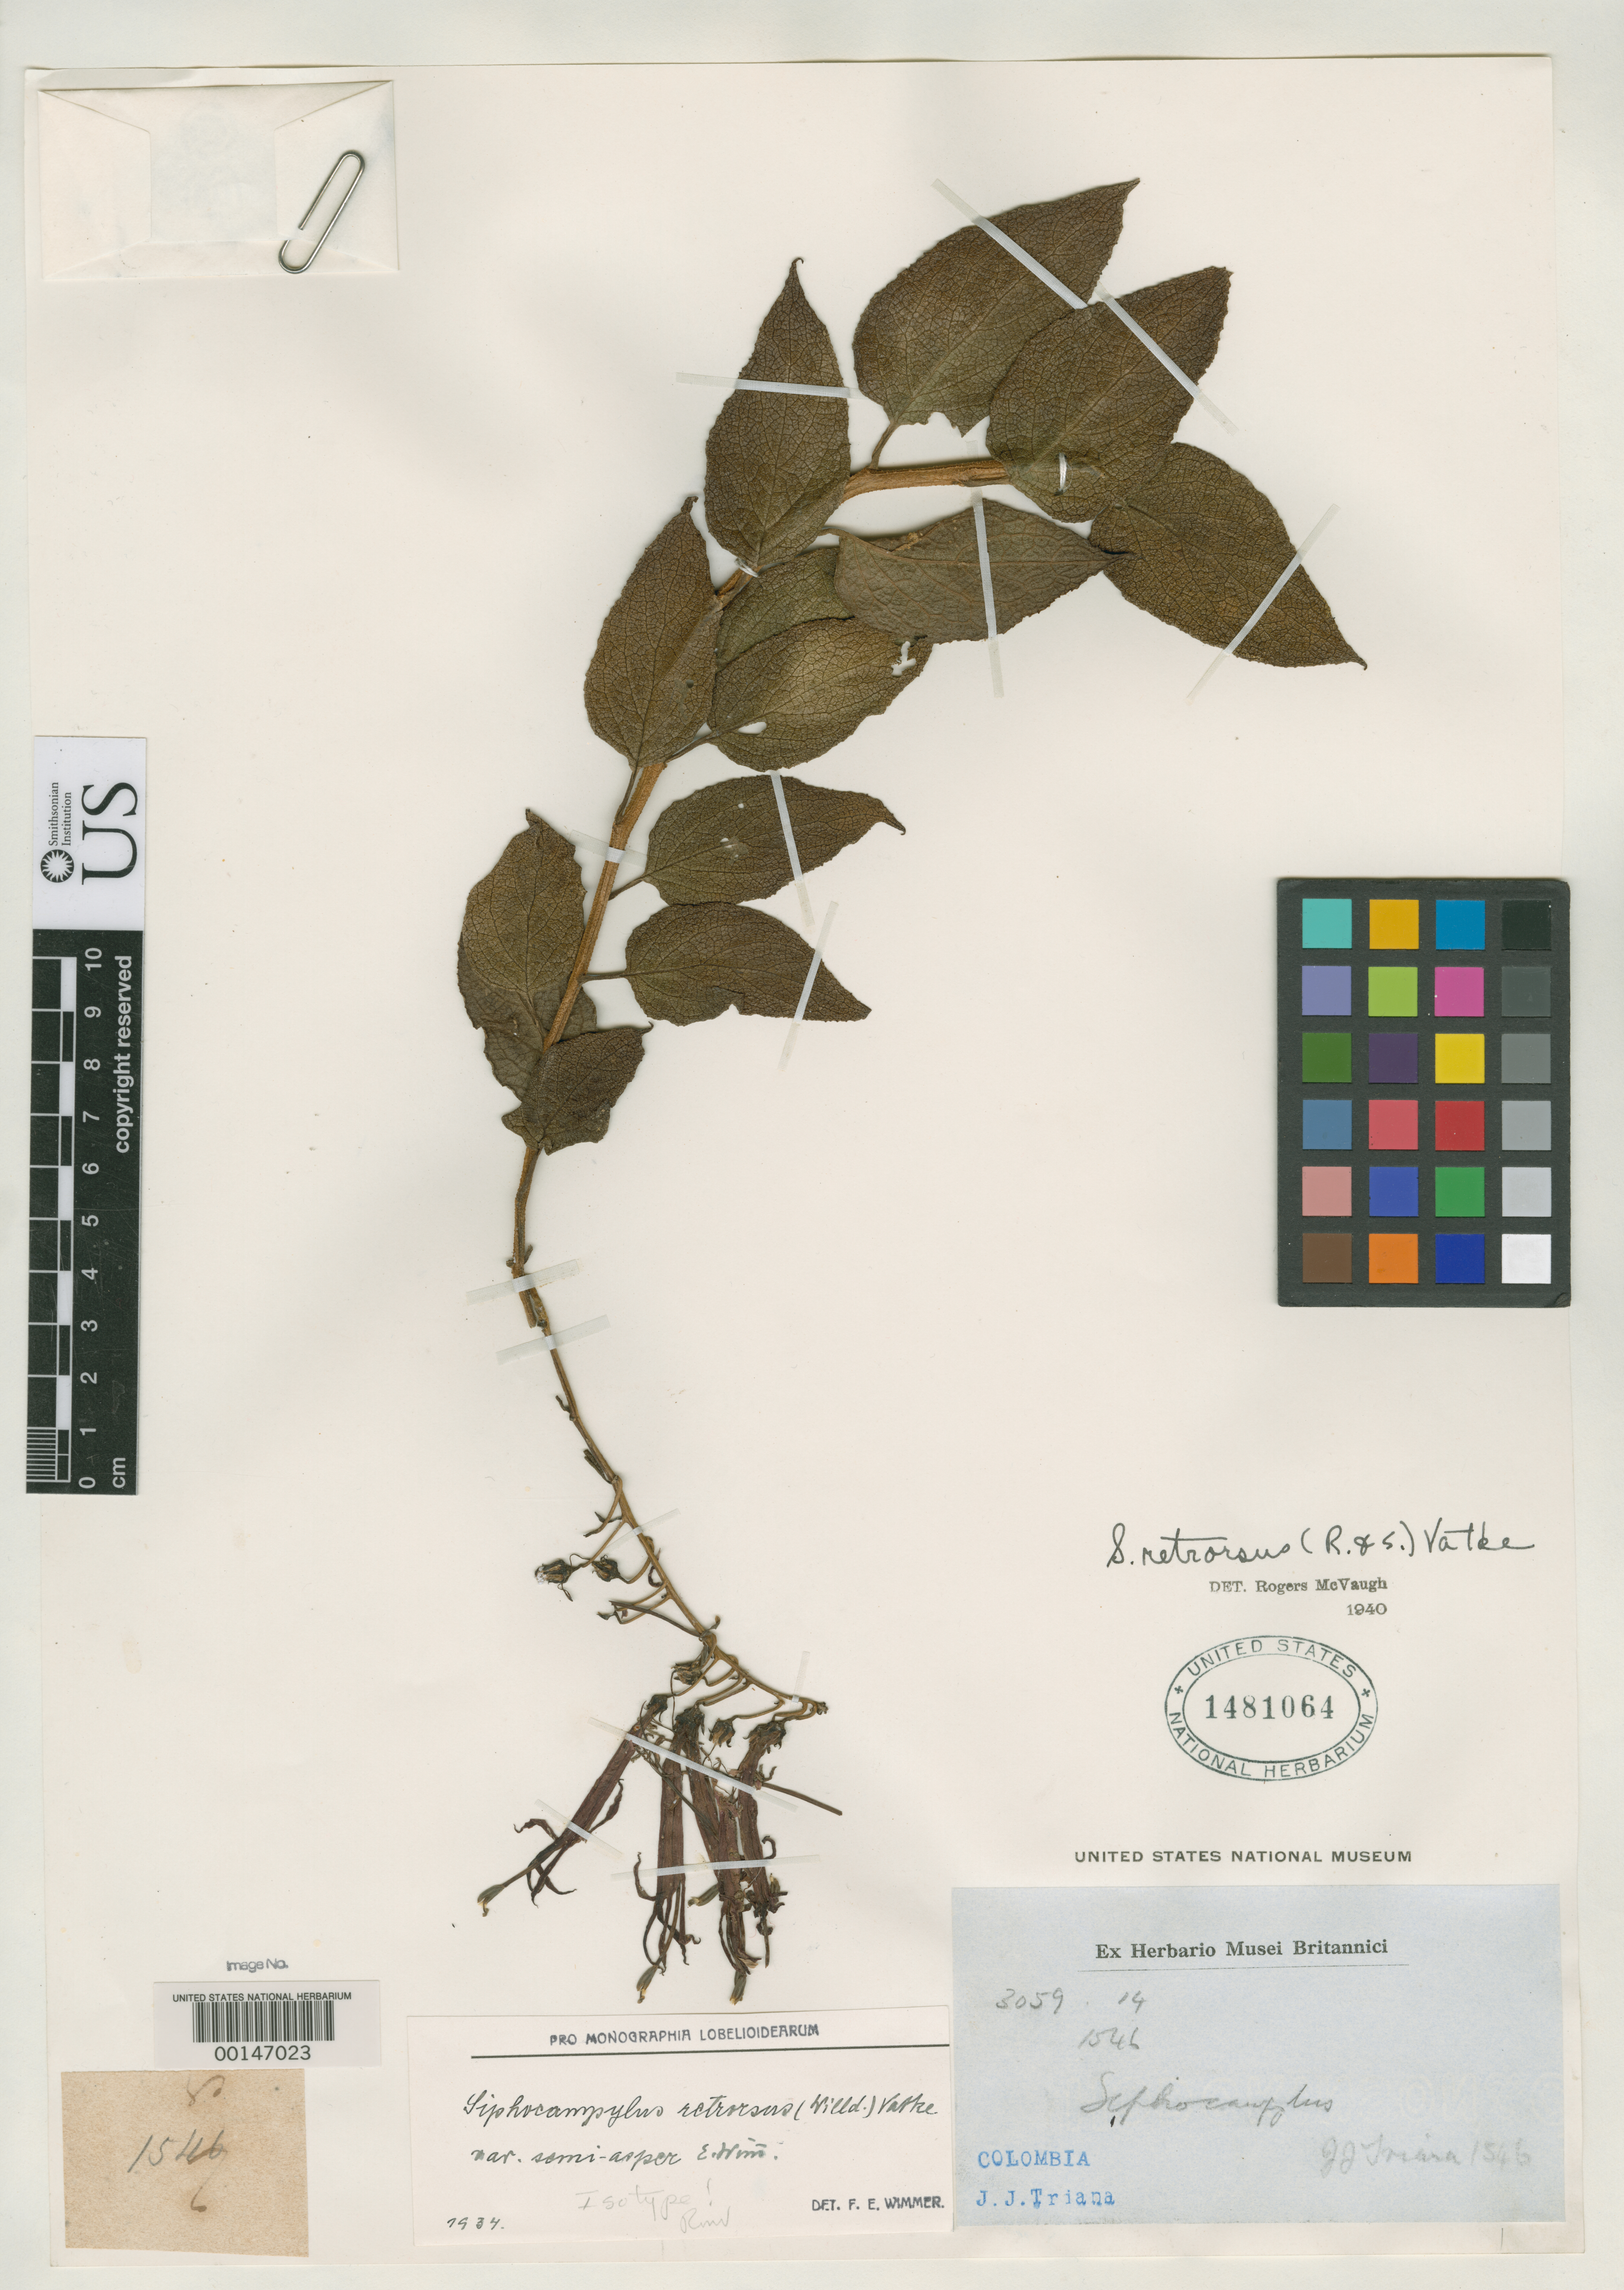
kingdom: Plantae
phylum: Tracheophyta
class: Magnoliopsida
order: Asterales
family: Campanulaceae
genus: Siphocampylus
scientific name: Siphocampylus retrorsus var. semiasper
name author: E. Wimm.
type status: Isotype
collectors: J. J. Triana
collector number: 1546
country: Colombia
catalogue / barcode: US 1481064